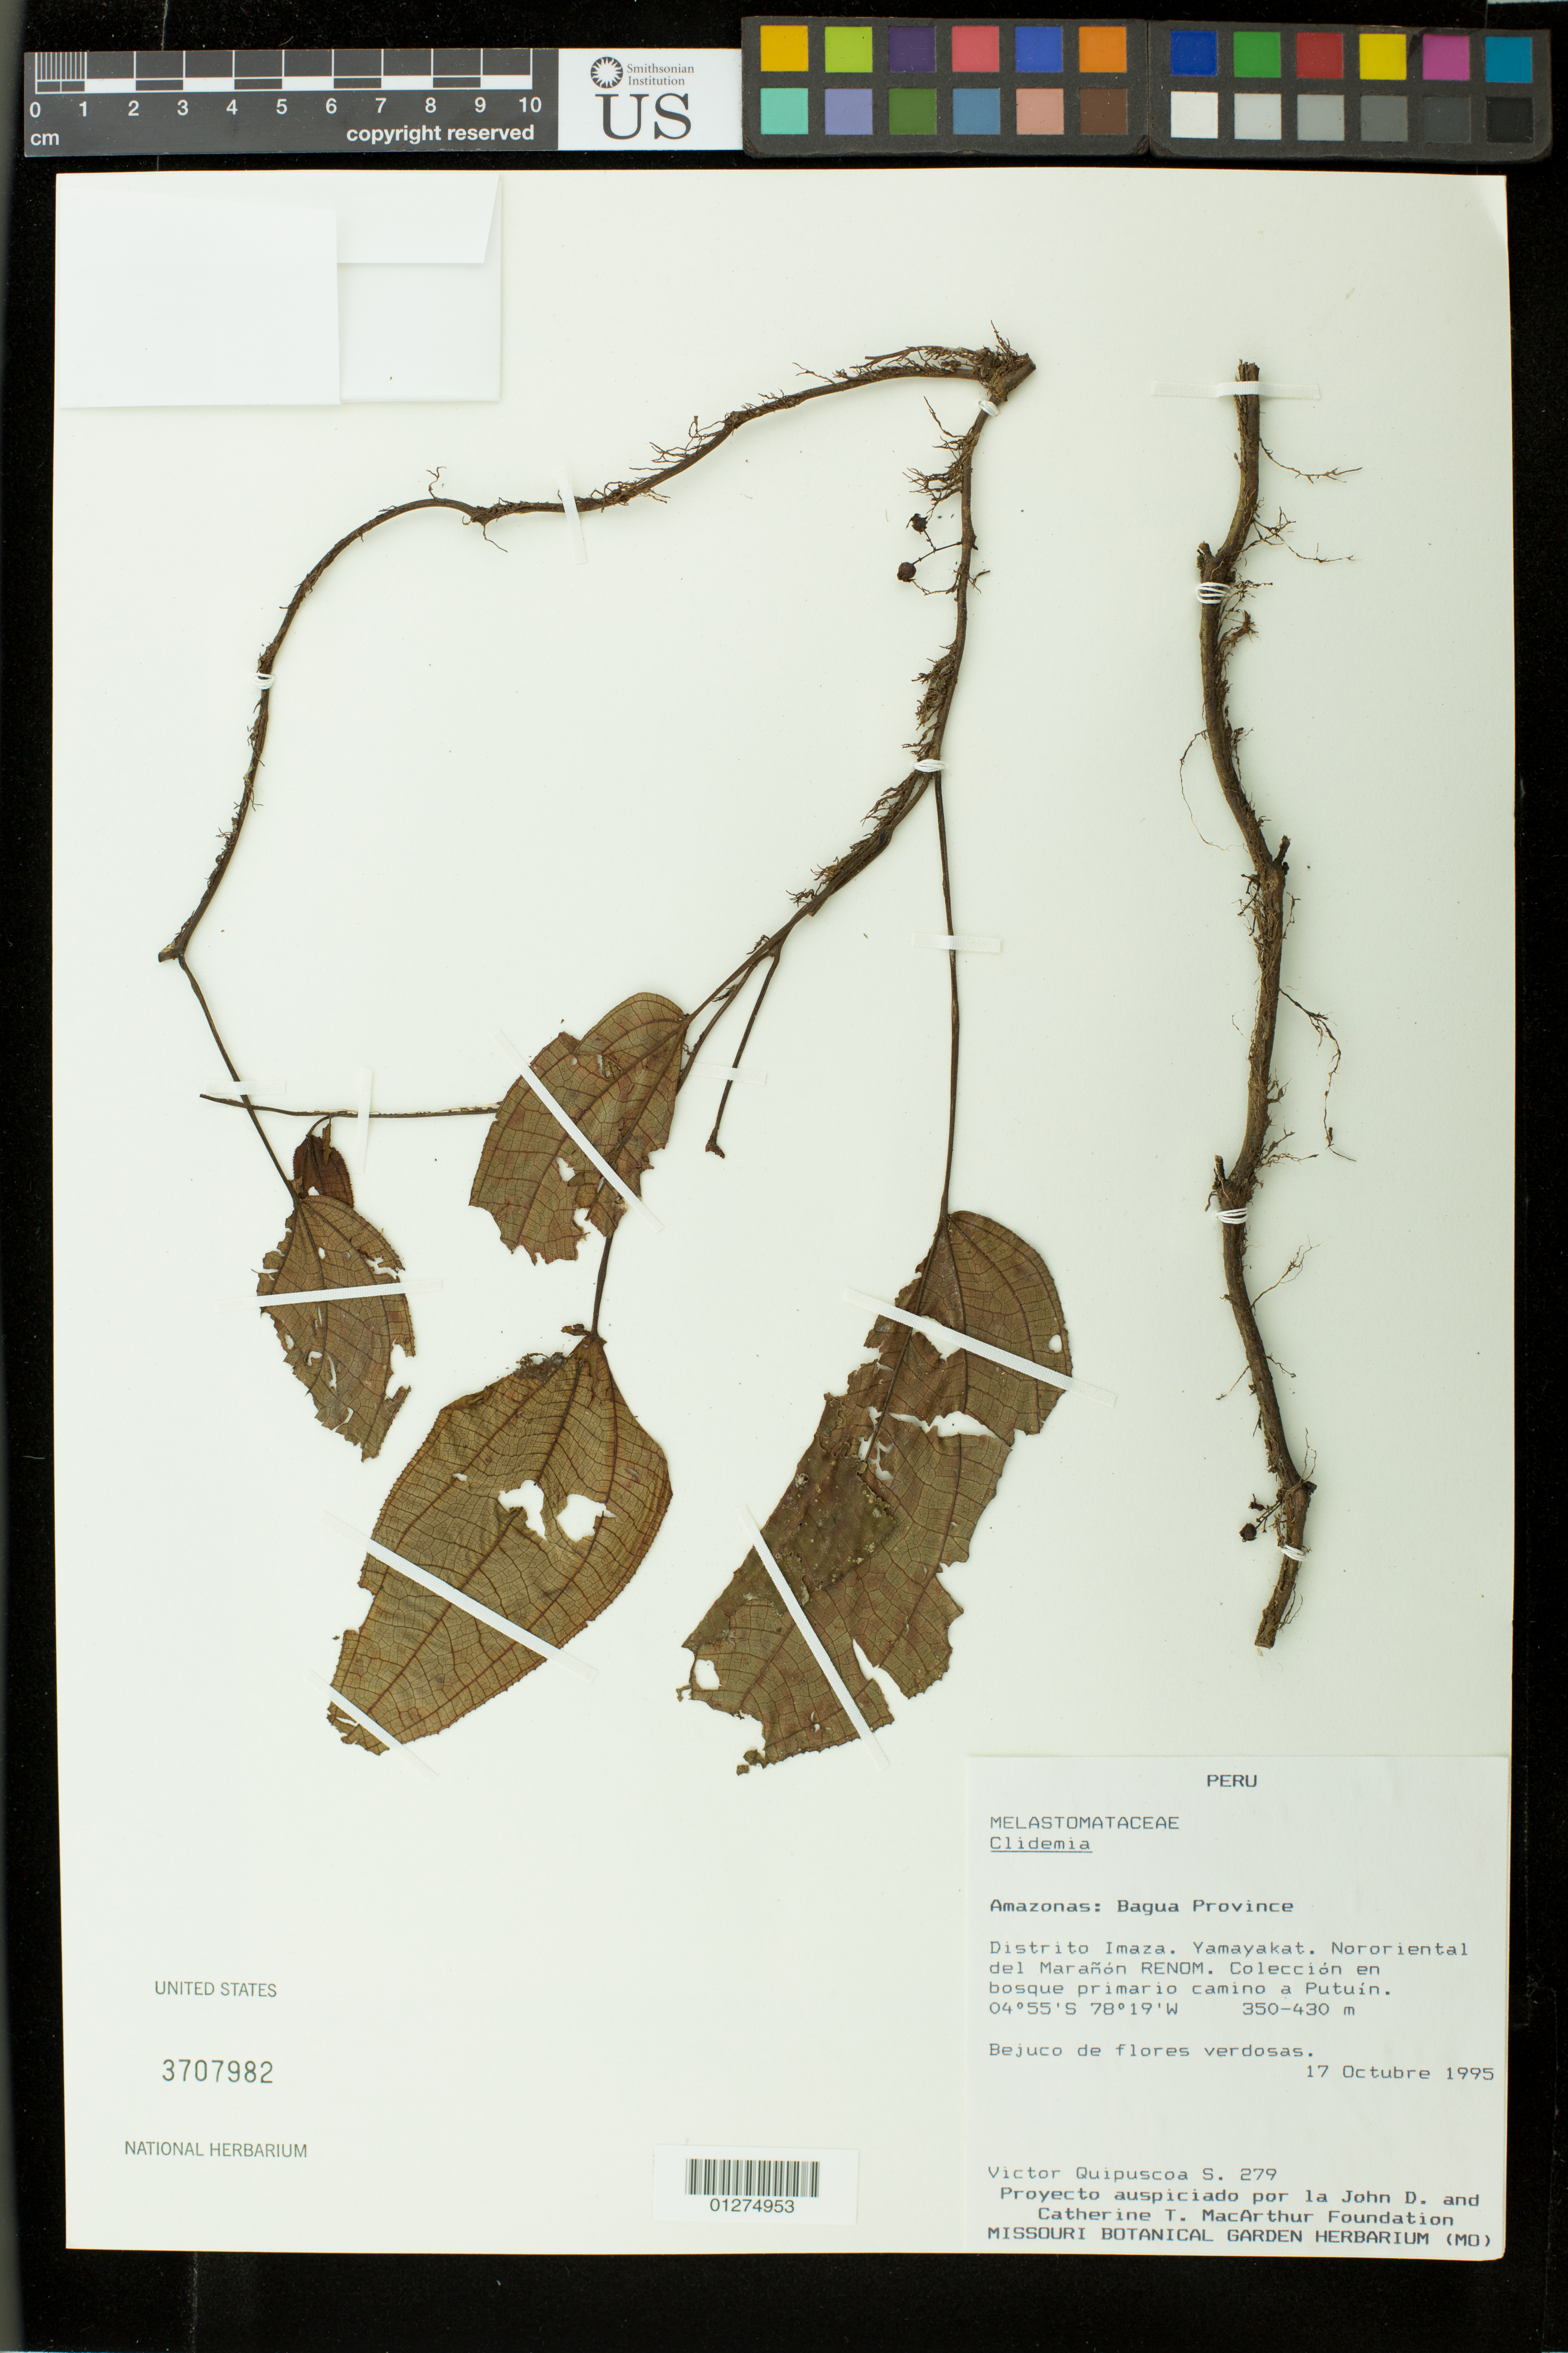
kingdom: Plantae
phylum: Tracheophyta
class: Magnoliopsida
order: Myrtales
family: Melastomataceae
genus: Clidemia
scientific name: Clidemia epiphytica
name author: (Triana) Cogn.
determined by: Michelangeli, F. A.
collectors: V. Quipuscoa S.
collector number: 279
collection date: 1995-10-17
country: Peru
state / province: Amazonas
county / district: Bagua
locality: Distrito Imaza. Yamayakat. Nororiental del Marañon RENOM. Camino a Putuin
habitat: bosque primario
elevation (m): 350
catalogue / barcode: US 3707982